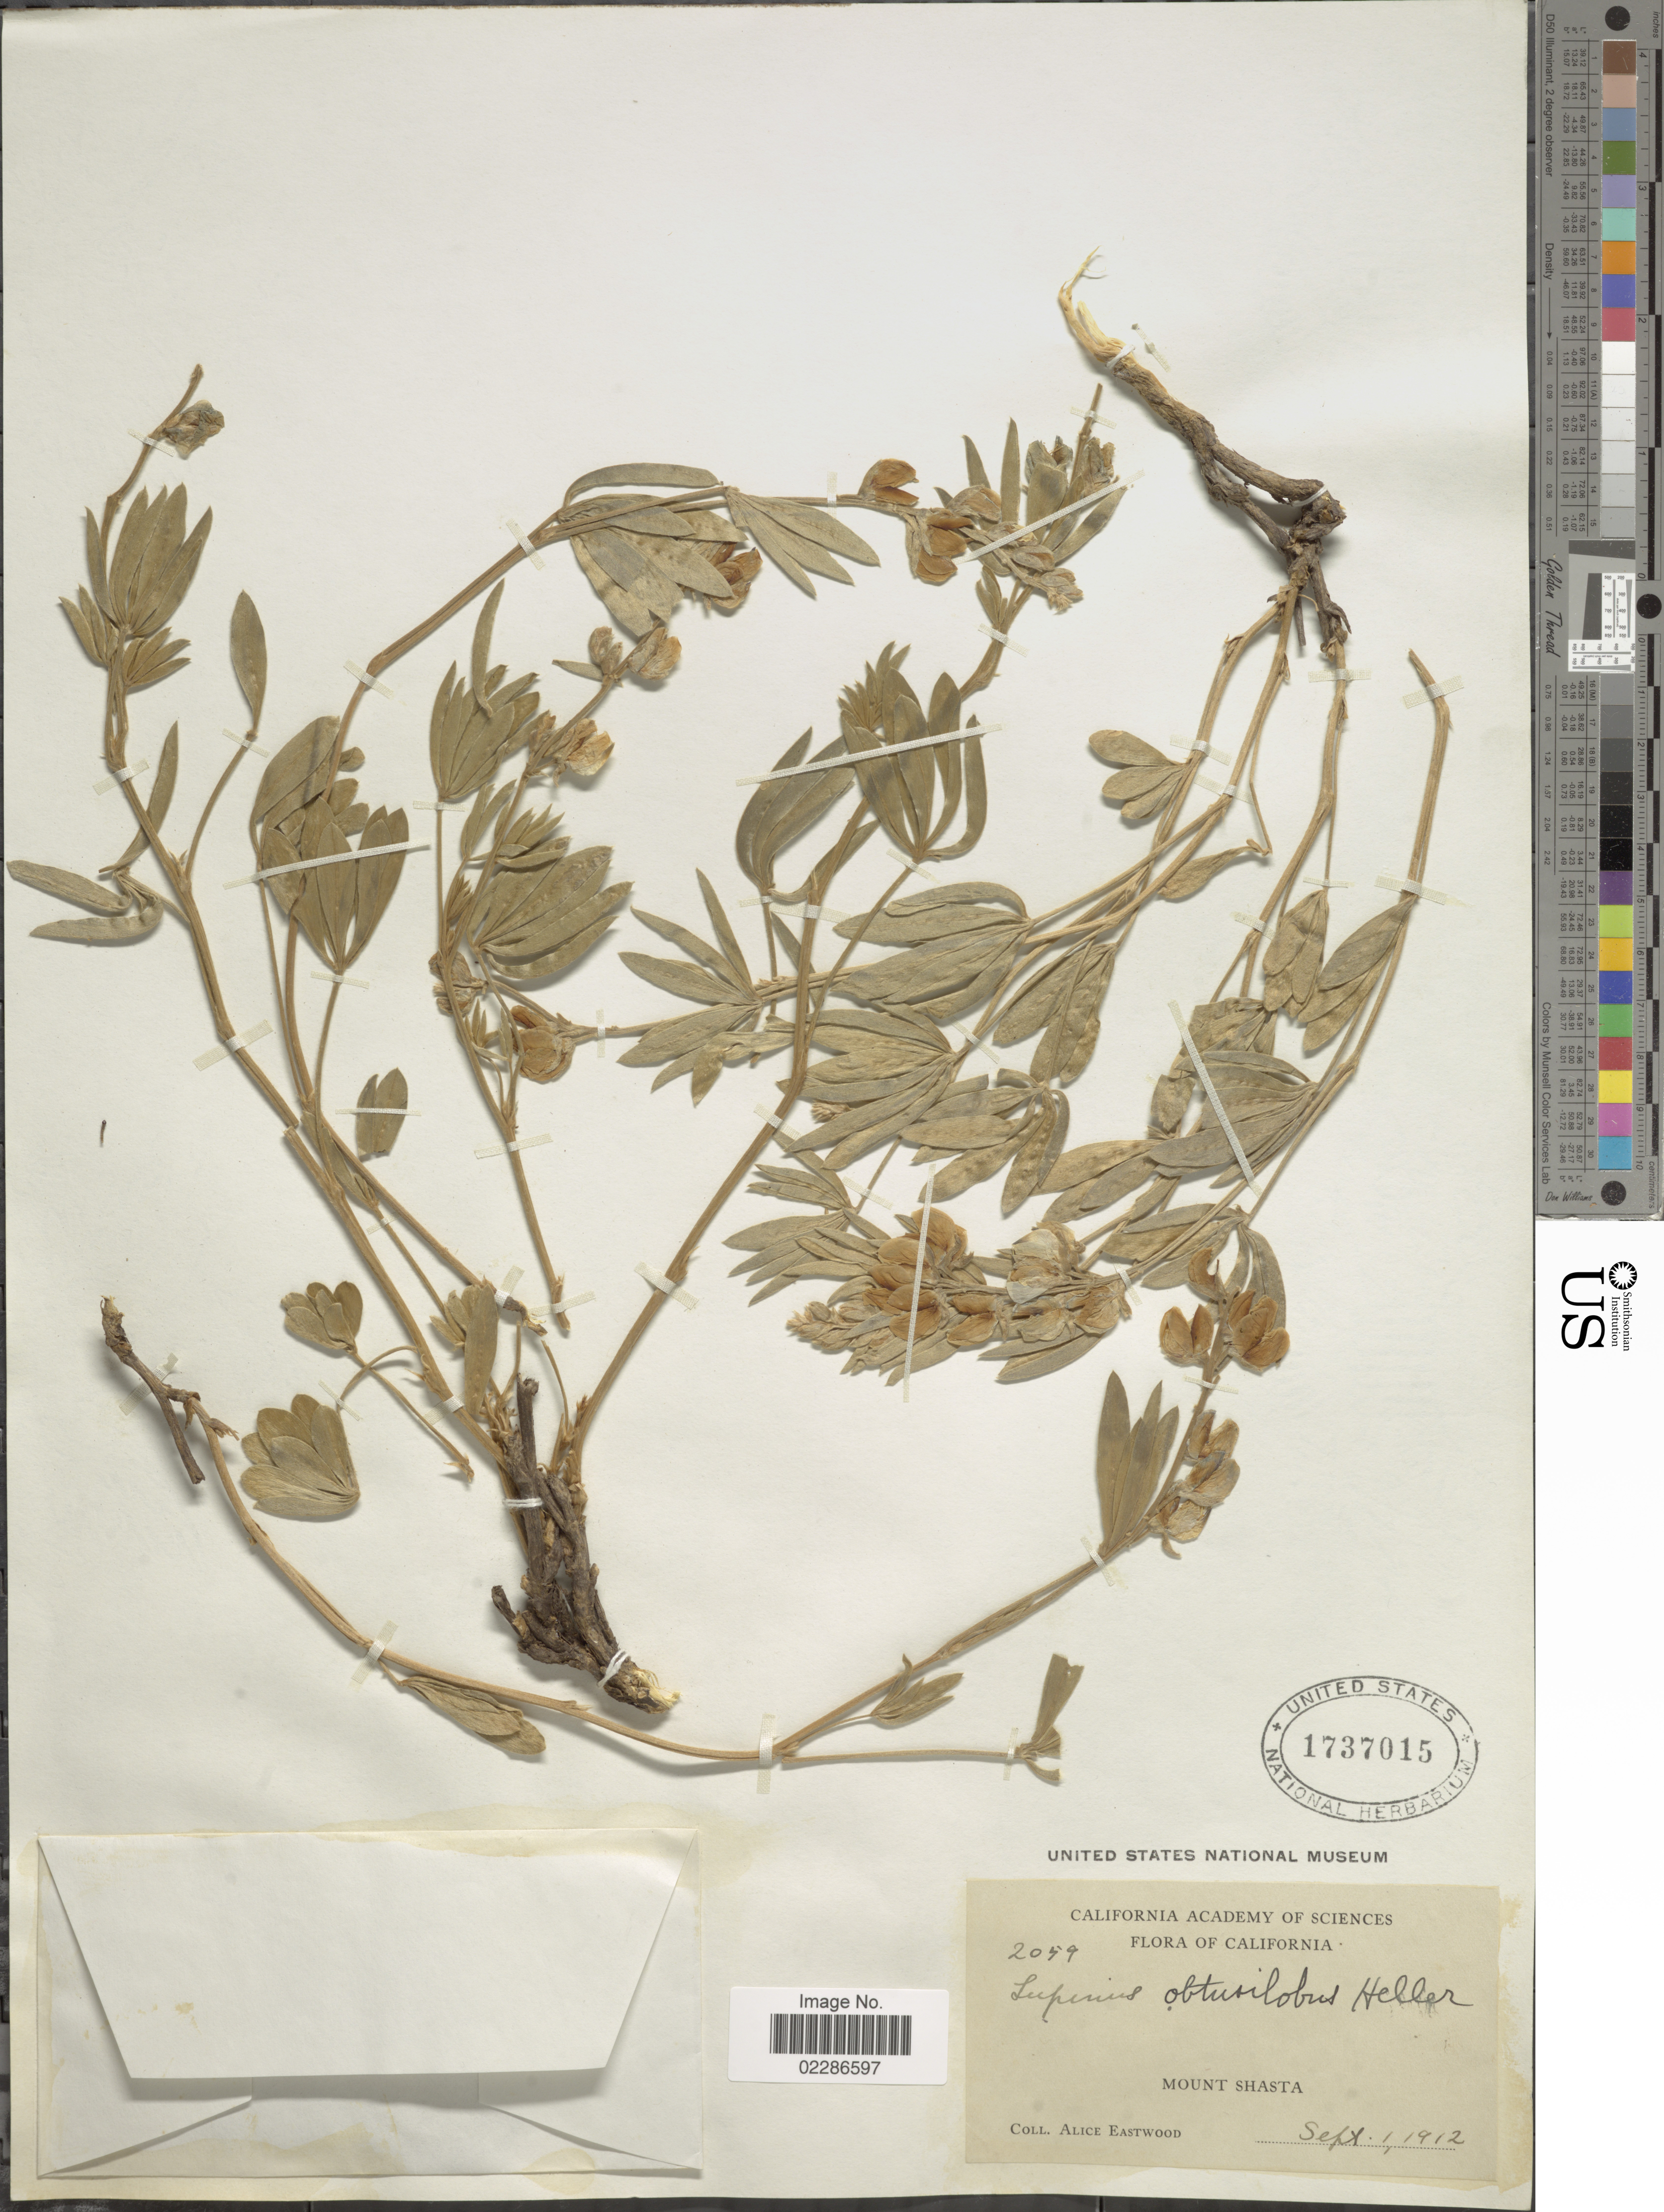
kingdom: Plantae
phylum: Tracheophyta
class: Magnoliopsida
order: Fabales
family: Fabaceae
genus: Lupinus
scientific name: Lupinus obtusilobus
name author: A. Heller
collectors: A. Eastwood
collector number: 2059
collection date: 1912-09-01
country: United States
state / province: California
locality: Mount Shasta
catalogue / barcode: US 1737015